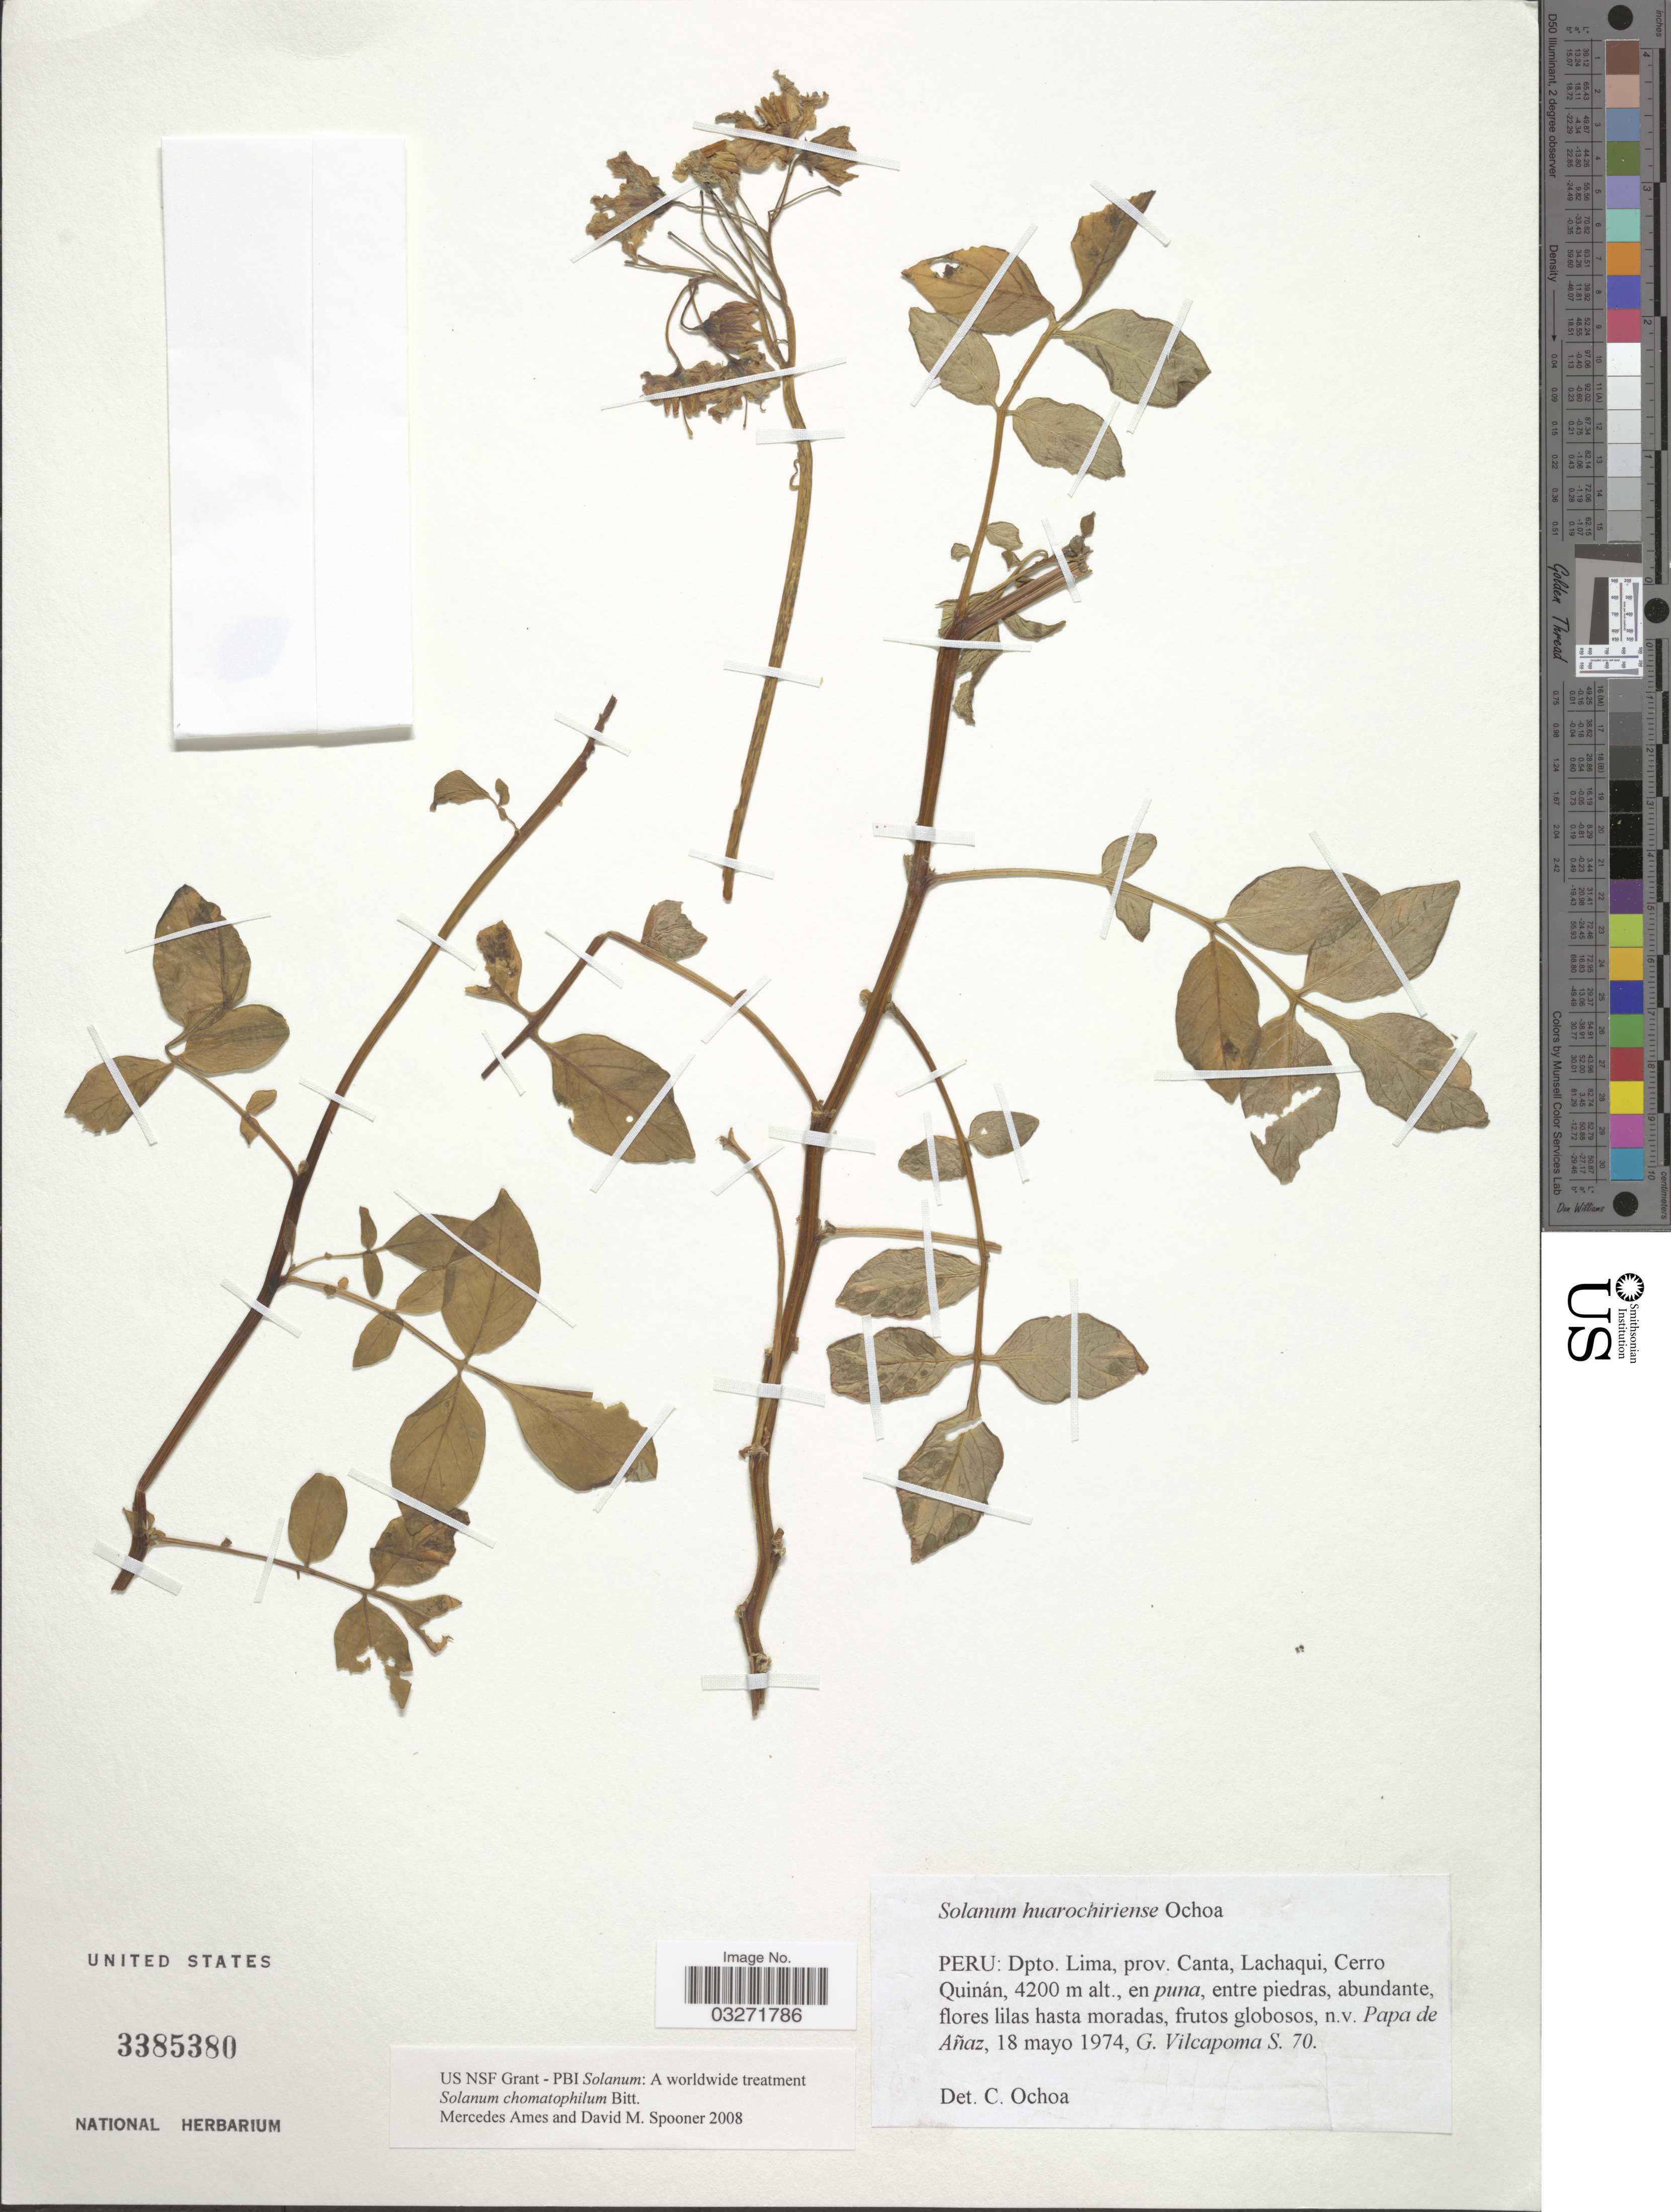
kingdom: Plantae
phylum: Tracheophyta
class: Magnoliopsida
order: Solanales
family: Solanaceae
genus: Solanum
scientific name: Solanum chomatophilum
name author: Bitter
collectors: G. Vilcapoma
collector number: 70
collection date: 1974-05-18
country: Peru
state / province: Lima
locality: prov. Canta, Lachaqui, Cerro Quinán.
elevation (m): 4200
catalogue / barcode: US 3385380